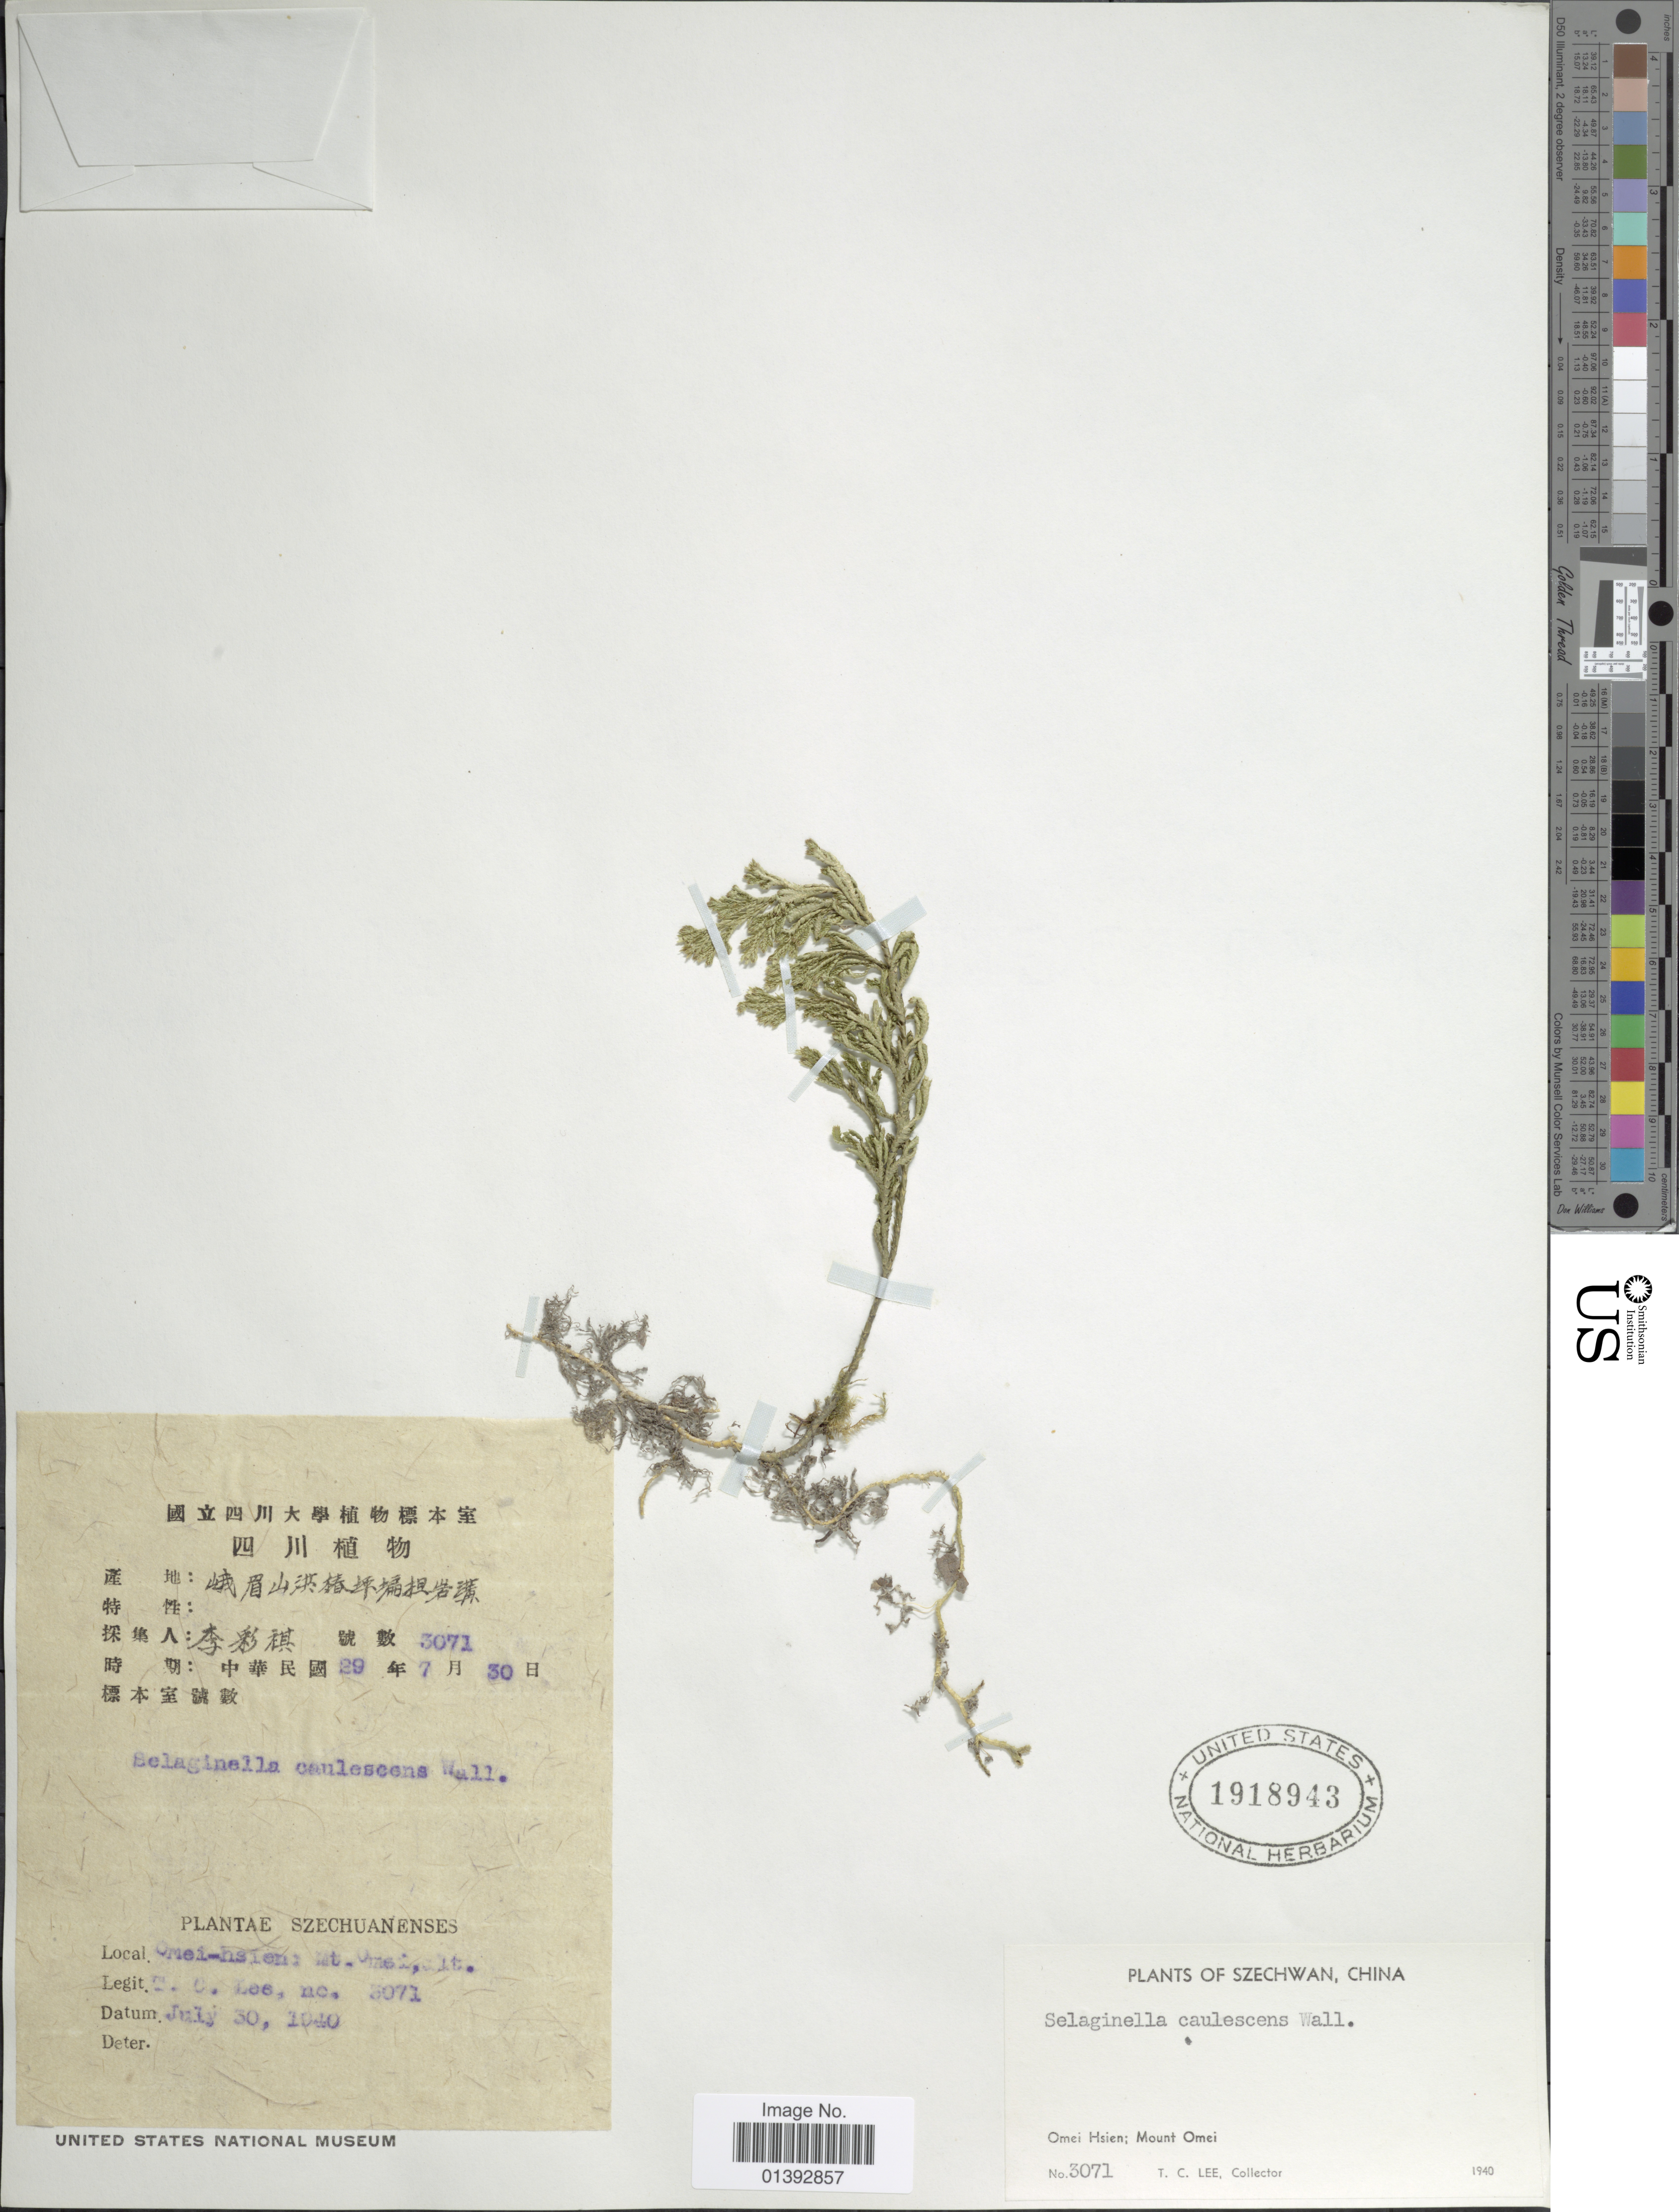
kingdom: Plantae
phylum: Tracheophyta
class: Lycopodiopsida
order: Selaginellales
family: Selaginellaceae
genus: Selaginella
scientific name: Selaginella involvens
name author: (Sw.) Spring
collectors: T. Lee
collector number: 3071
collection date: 1940-07-30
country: China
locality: Szechuanenses, Omei-hsien: Mt. [illegible text], Omei Hsien: Mount Omei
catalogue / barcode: US 1918943